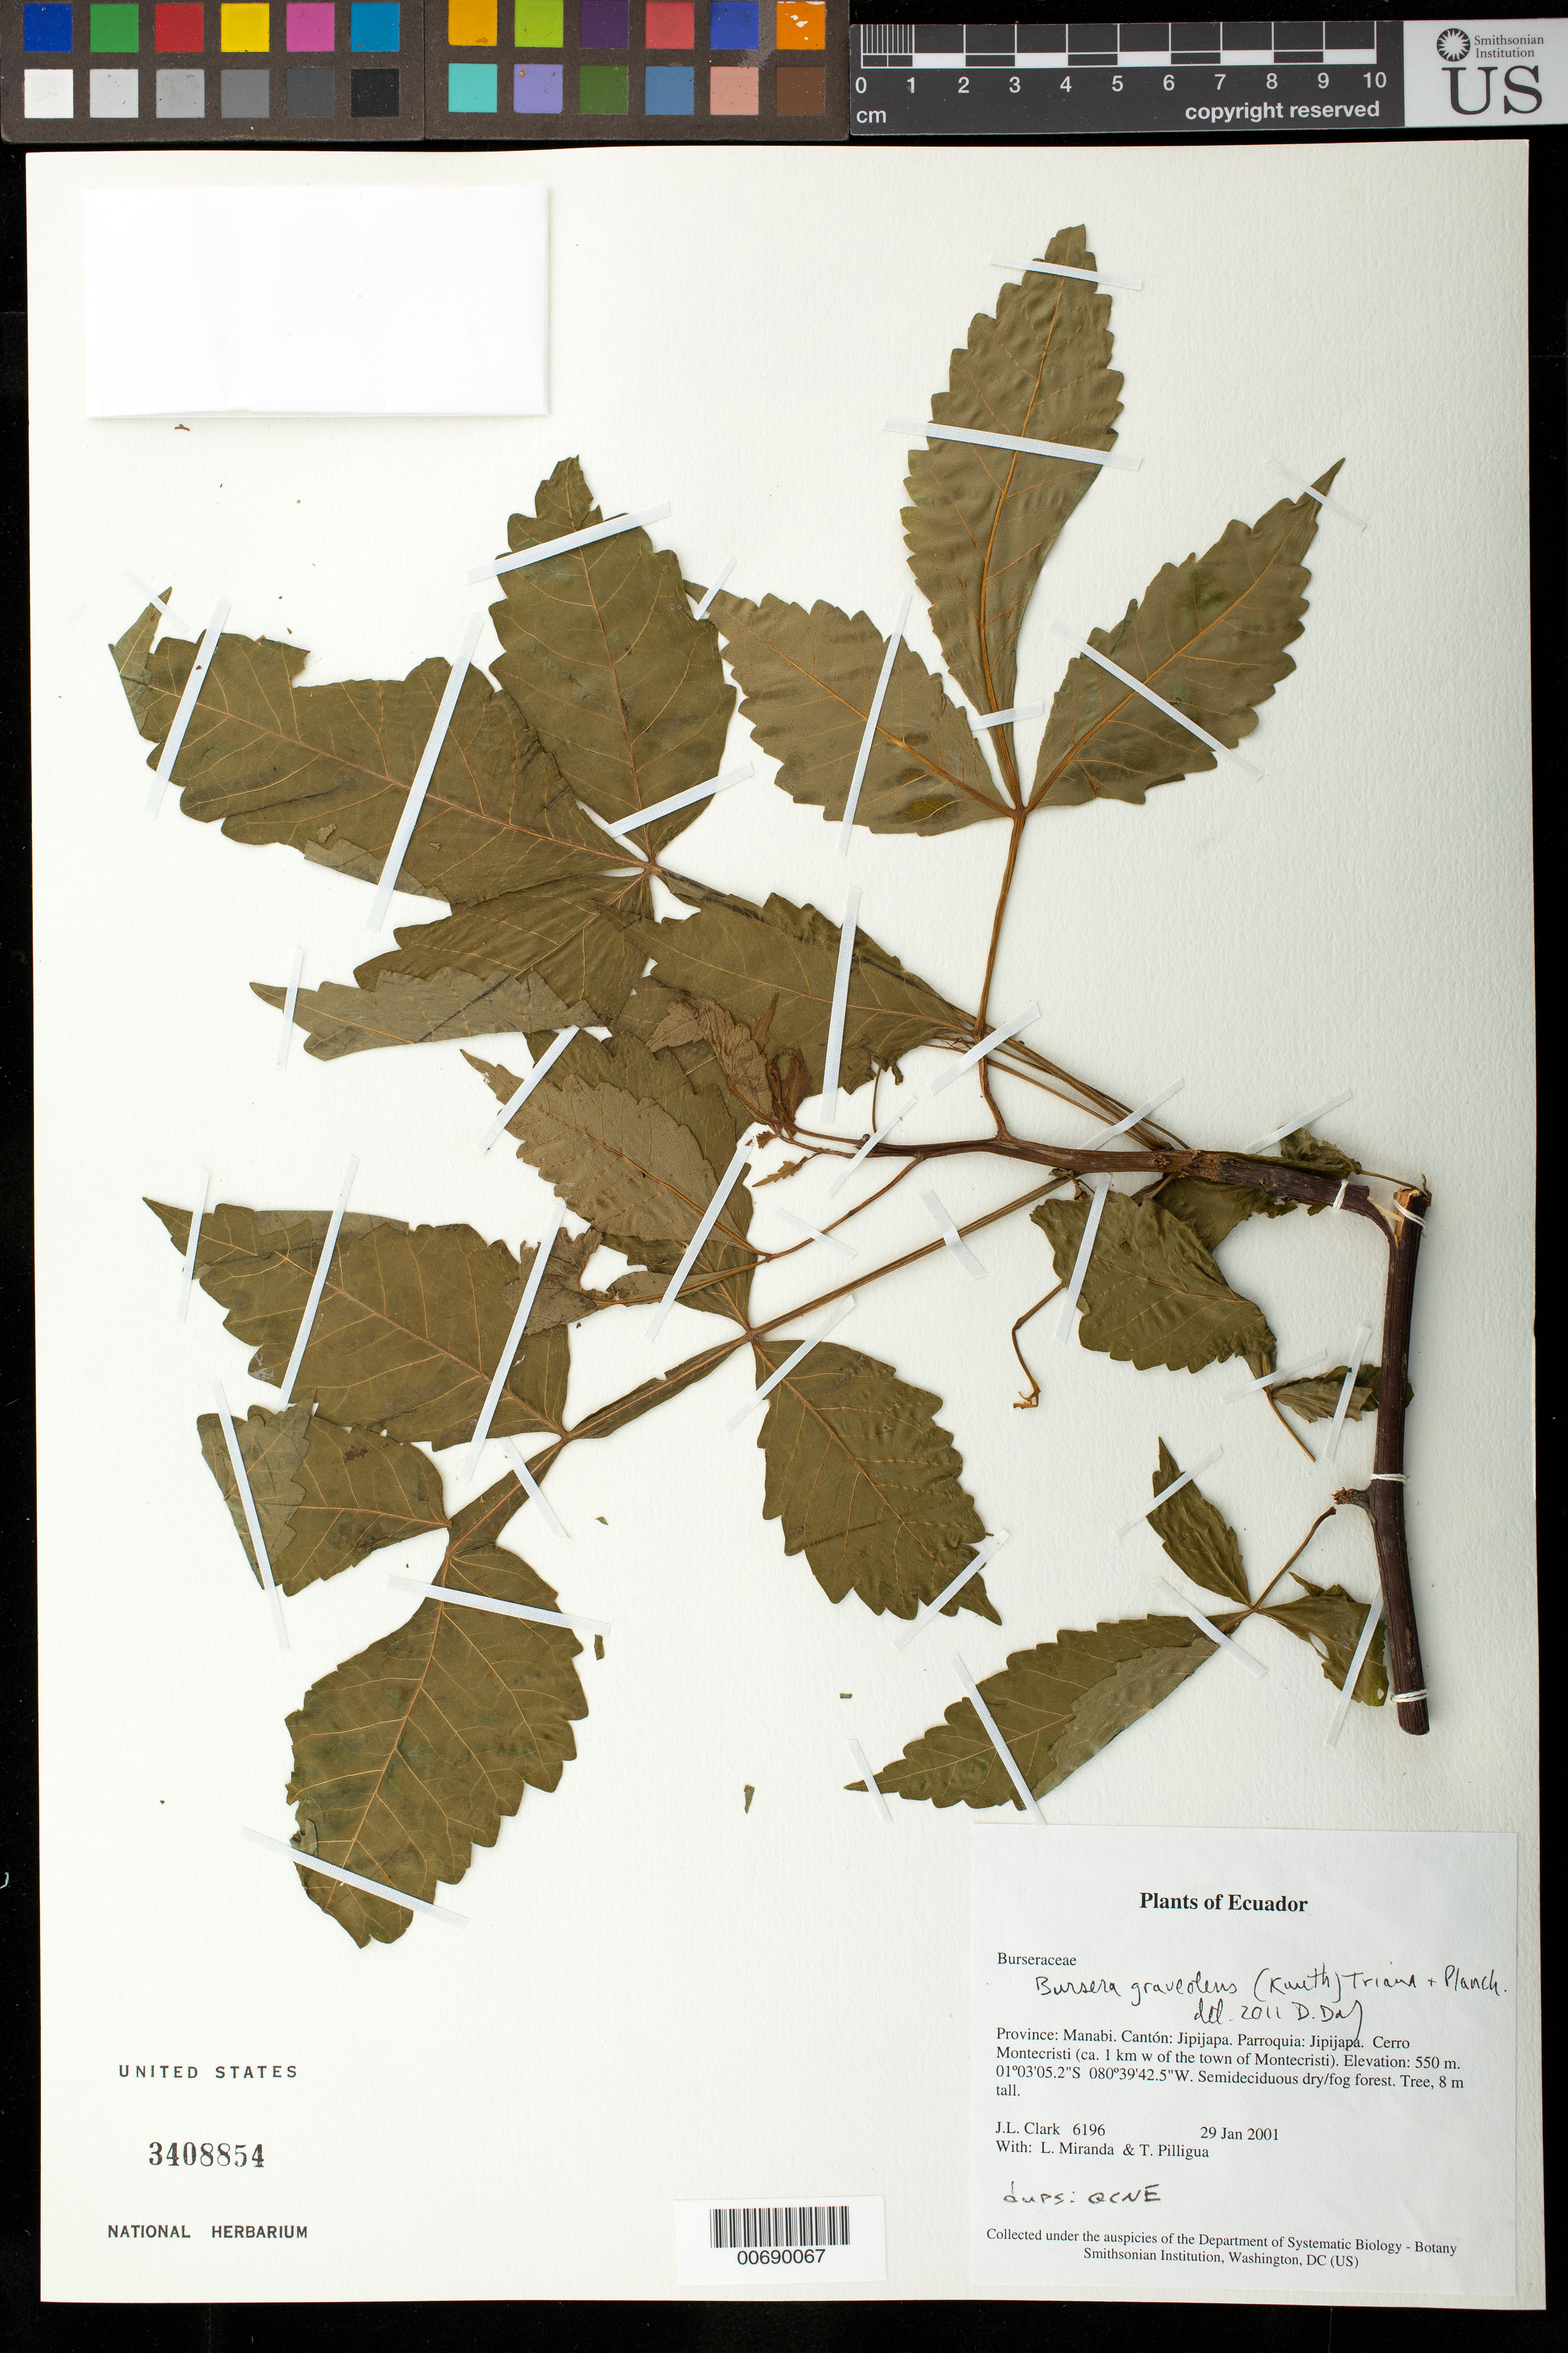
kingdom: Plantae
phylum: Tracheophyta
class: Magnoliopsida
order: Sapindales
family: Burseraceae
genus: Bursera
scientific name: Bursera graveolens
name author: (Kunth) Triana & Planch.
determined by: Daly, D. C.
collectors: J. L. Clark, L. Miranda & T. Pilligua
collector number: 6196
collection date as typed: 29 Jan 2001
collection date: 2001-01-29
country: Ecuador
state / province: Manabí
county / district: Jipijapa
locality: Parroquia: Jipijapa. Cerro Montecristi (ca. 1 km W of the town of Montecristi).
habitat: Semideciduous dry/fog forest.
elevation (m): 550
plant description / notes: QCNE, US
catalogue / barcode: US 3408854